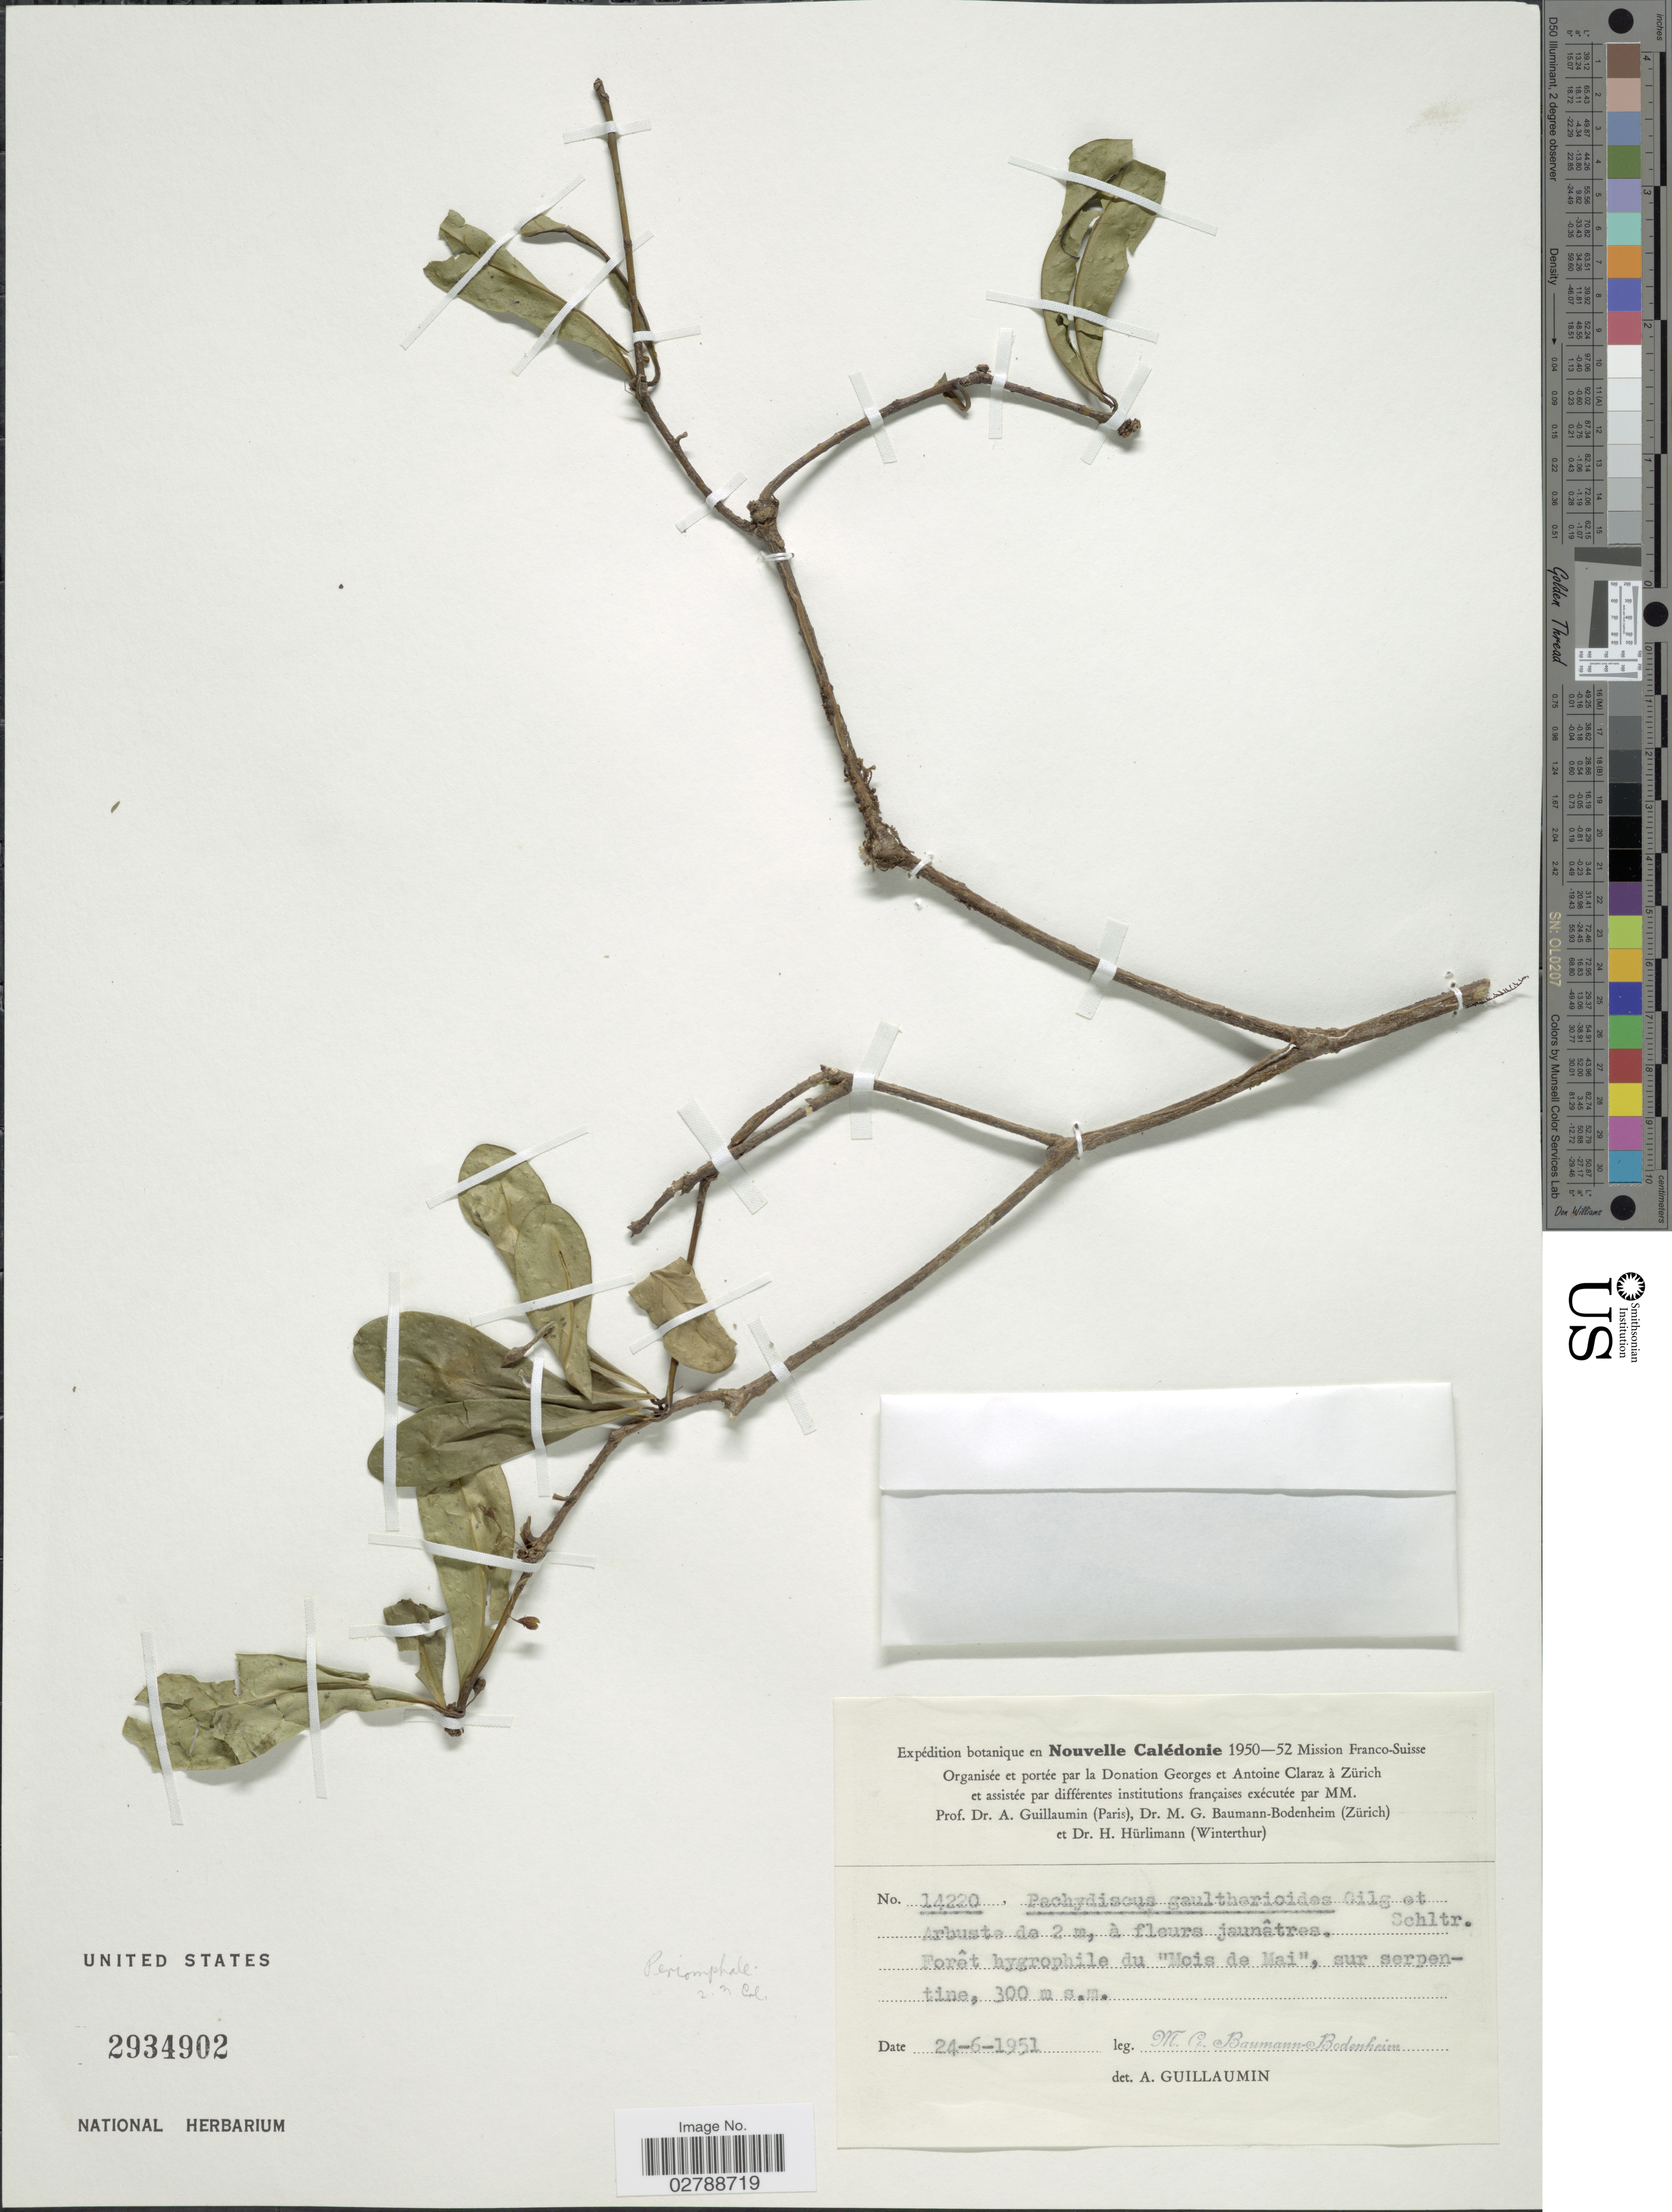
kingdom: Plantae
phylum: Tracheophyta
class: Magnoliopsida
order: Asterales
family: Alseuosmiaceae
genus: Pachydiscus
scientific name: Pachydiscus gaultherioides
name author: Gilg & Schltr.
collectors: M. G. Baumann-Bodenheim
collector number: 14220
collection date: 1951-06-24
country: New Caledonia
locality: Forêt hygrophile du 'Mois de Mai', sur serpentine.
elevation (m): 300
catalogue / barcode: US 2934902